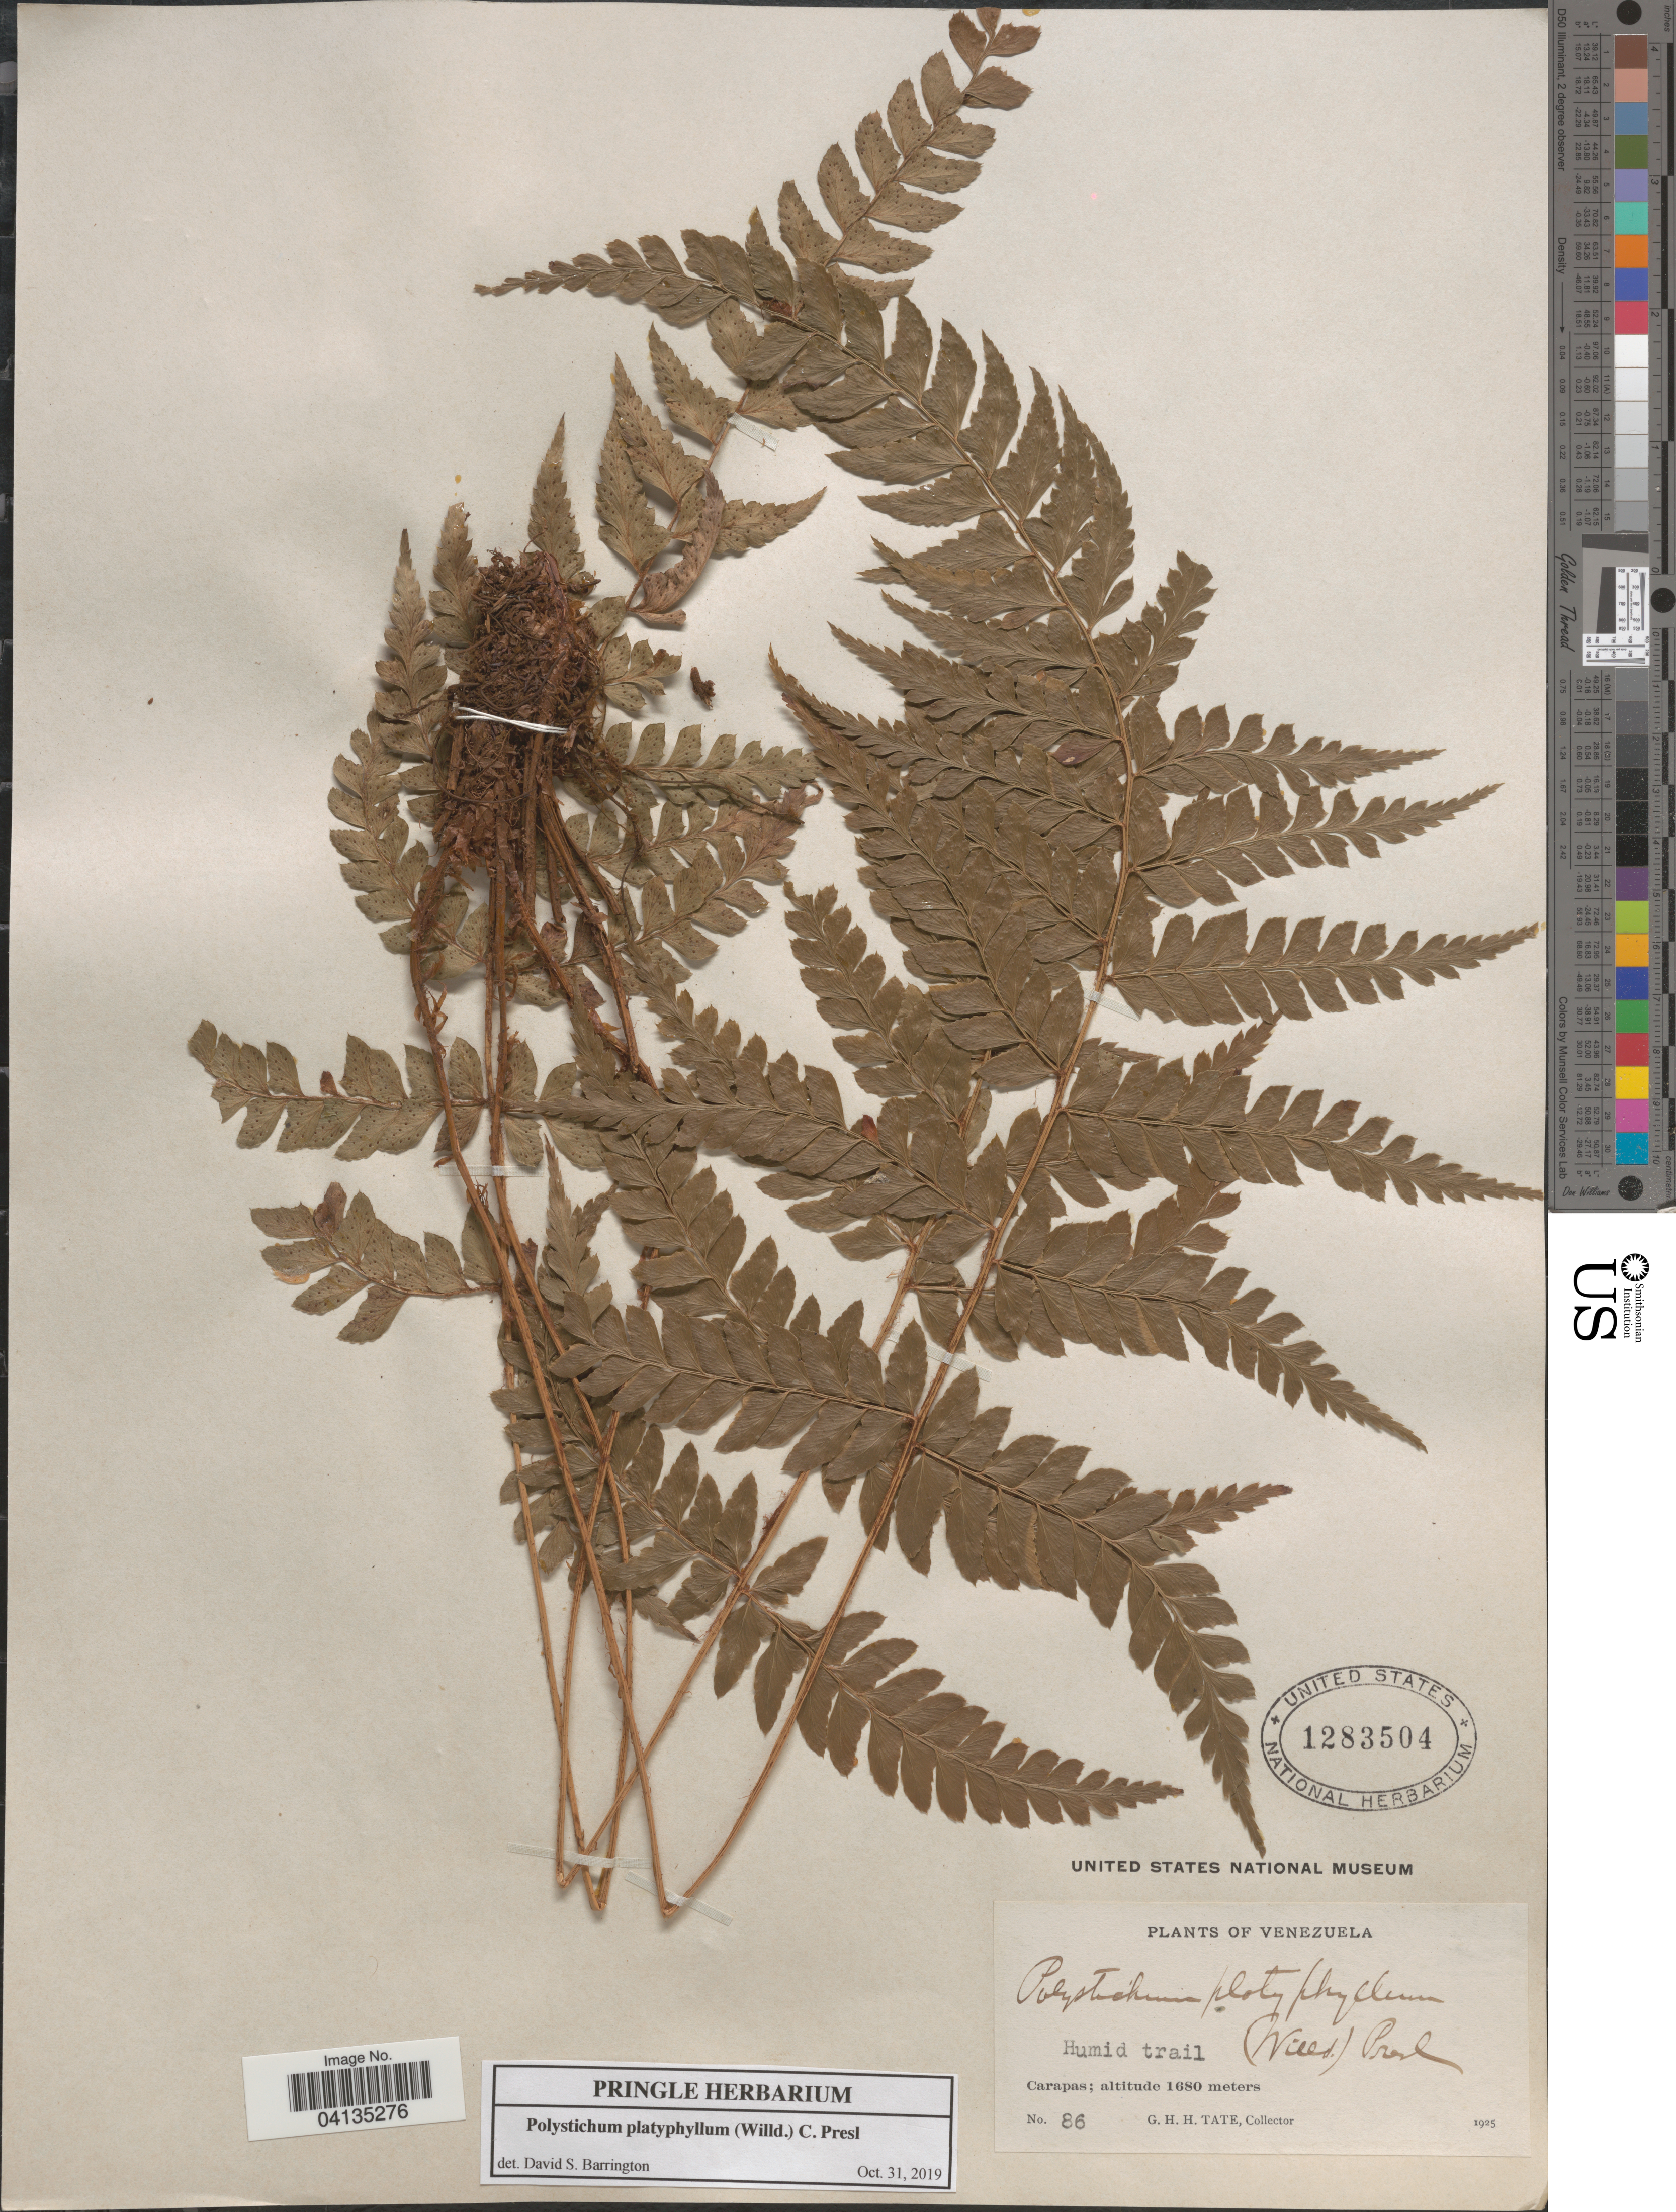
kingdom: Plantae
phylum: Tracheophyta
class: Polypodiopsida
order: Polypodiales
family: Dryopteridaceae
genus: Polystichum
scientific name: Polystichum platyphyllum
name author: (Willd.) C. Presl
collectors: G. Tate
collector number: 86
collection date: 1925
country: Venezuela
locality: Carapas.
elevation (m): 1680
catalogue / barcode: US 1283504